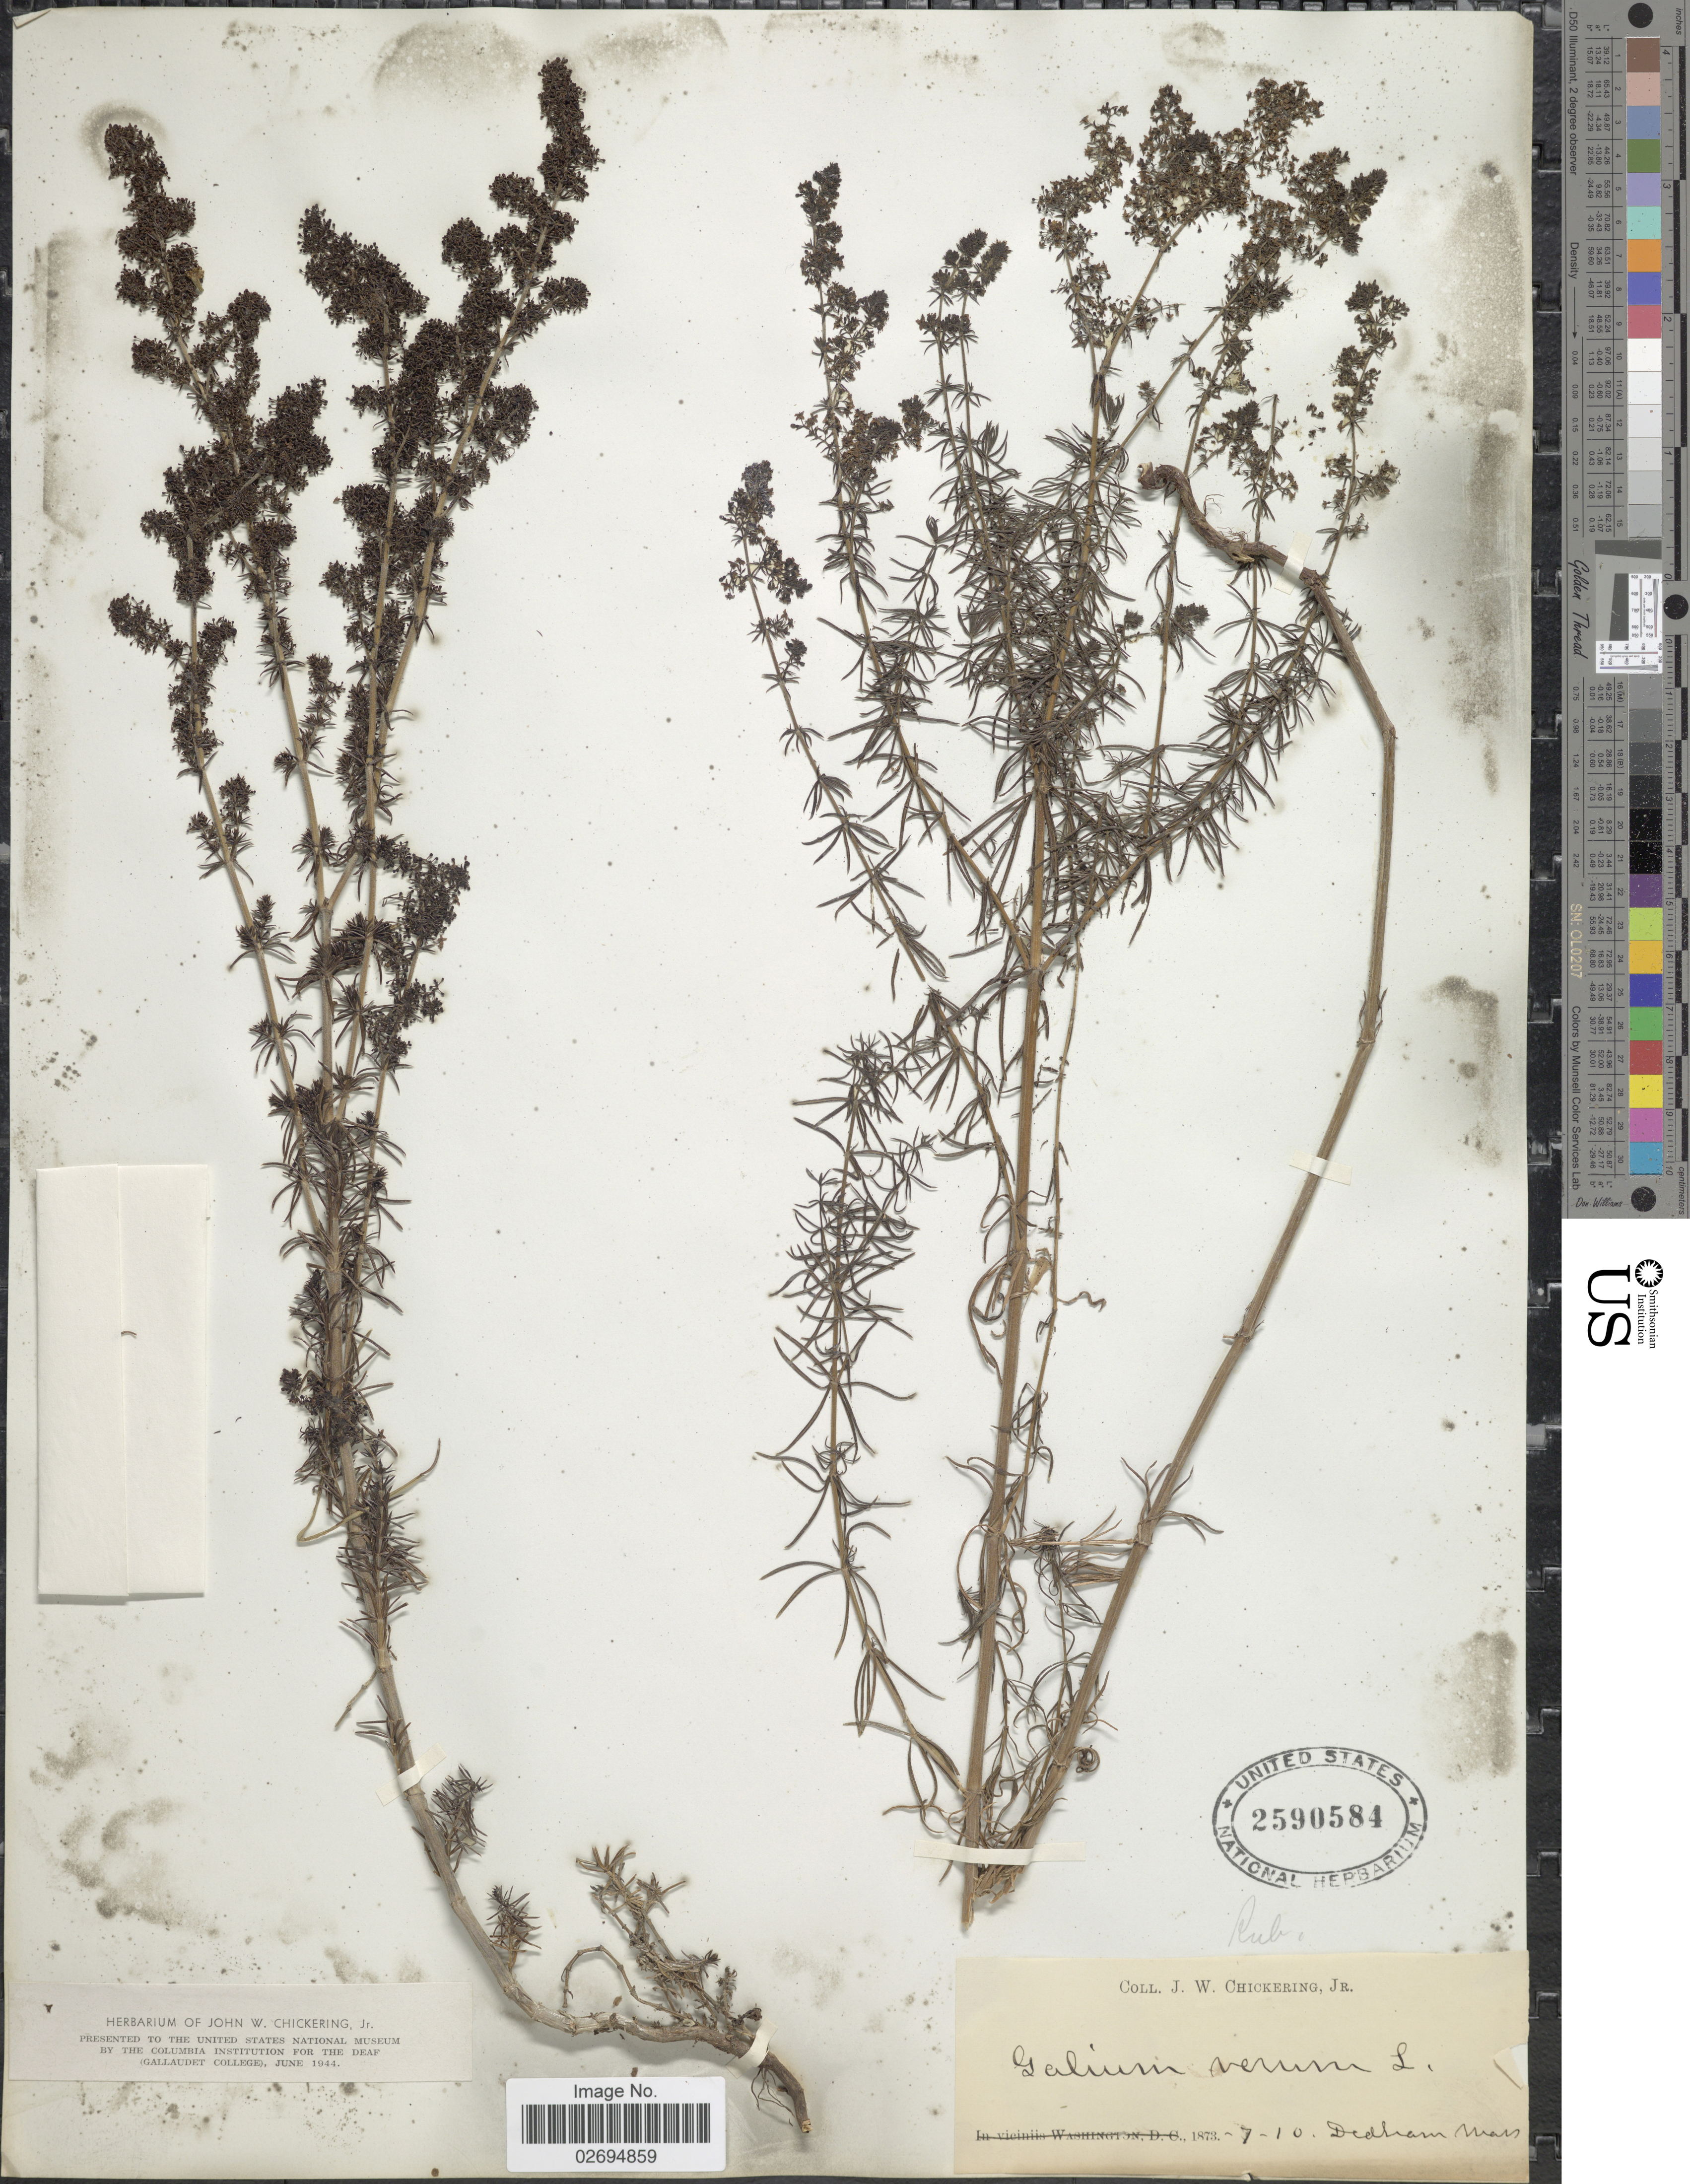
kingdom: Plantae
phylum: Tracheophyta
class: Magnoliopsida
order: Gentianales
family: Rubiaceae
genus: Galium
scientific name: Galium verum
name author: L.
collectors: J. W. Chickering Jr.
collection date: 1873-07-10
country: United States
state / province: Massachusetts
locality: Dedham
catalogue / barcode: US 2590584